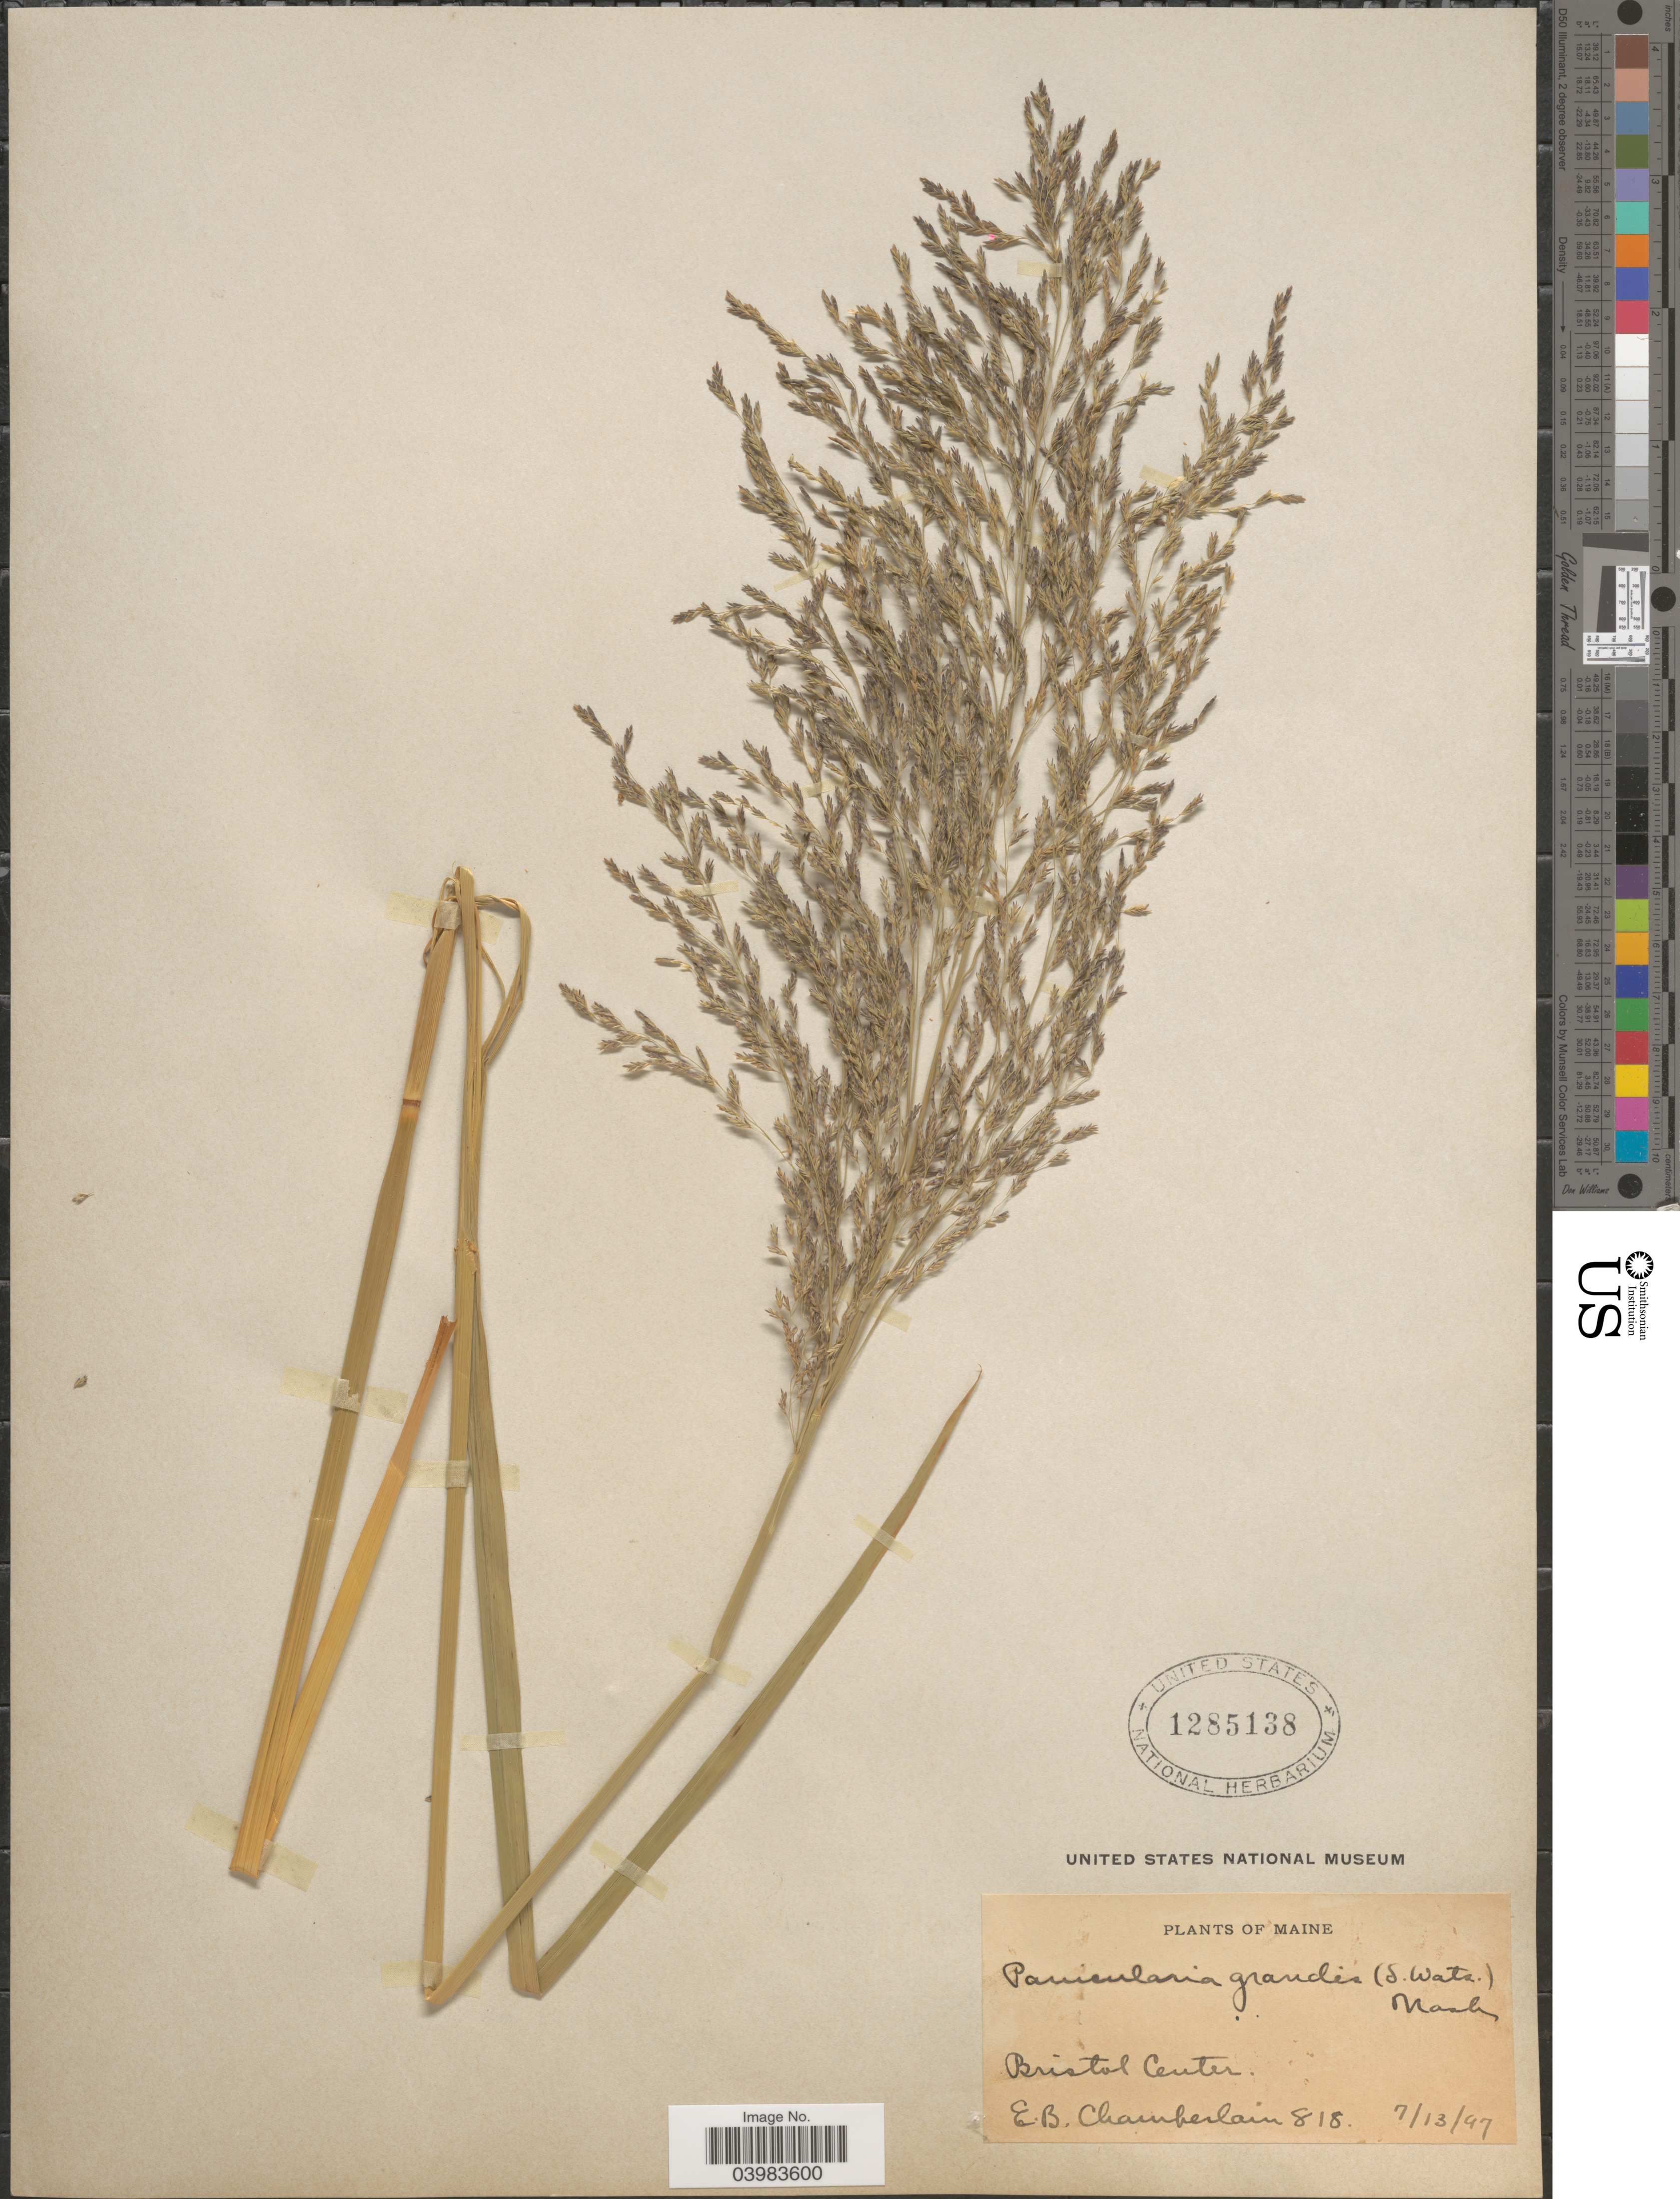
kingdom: Plantae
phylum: Tracheophyta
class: Liliopsida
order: Poales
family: Poaceae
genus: Glyceria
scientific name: Glyceria grandis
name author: S. Watson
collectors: E. Chamberlain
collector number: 818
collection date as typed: Transcribed d/m/y: 13/7/97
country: United States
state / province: Maine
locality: Bristol Center.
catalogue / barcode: US 1285138